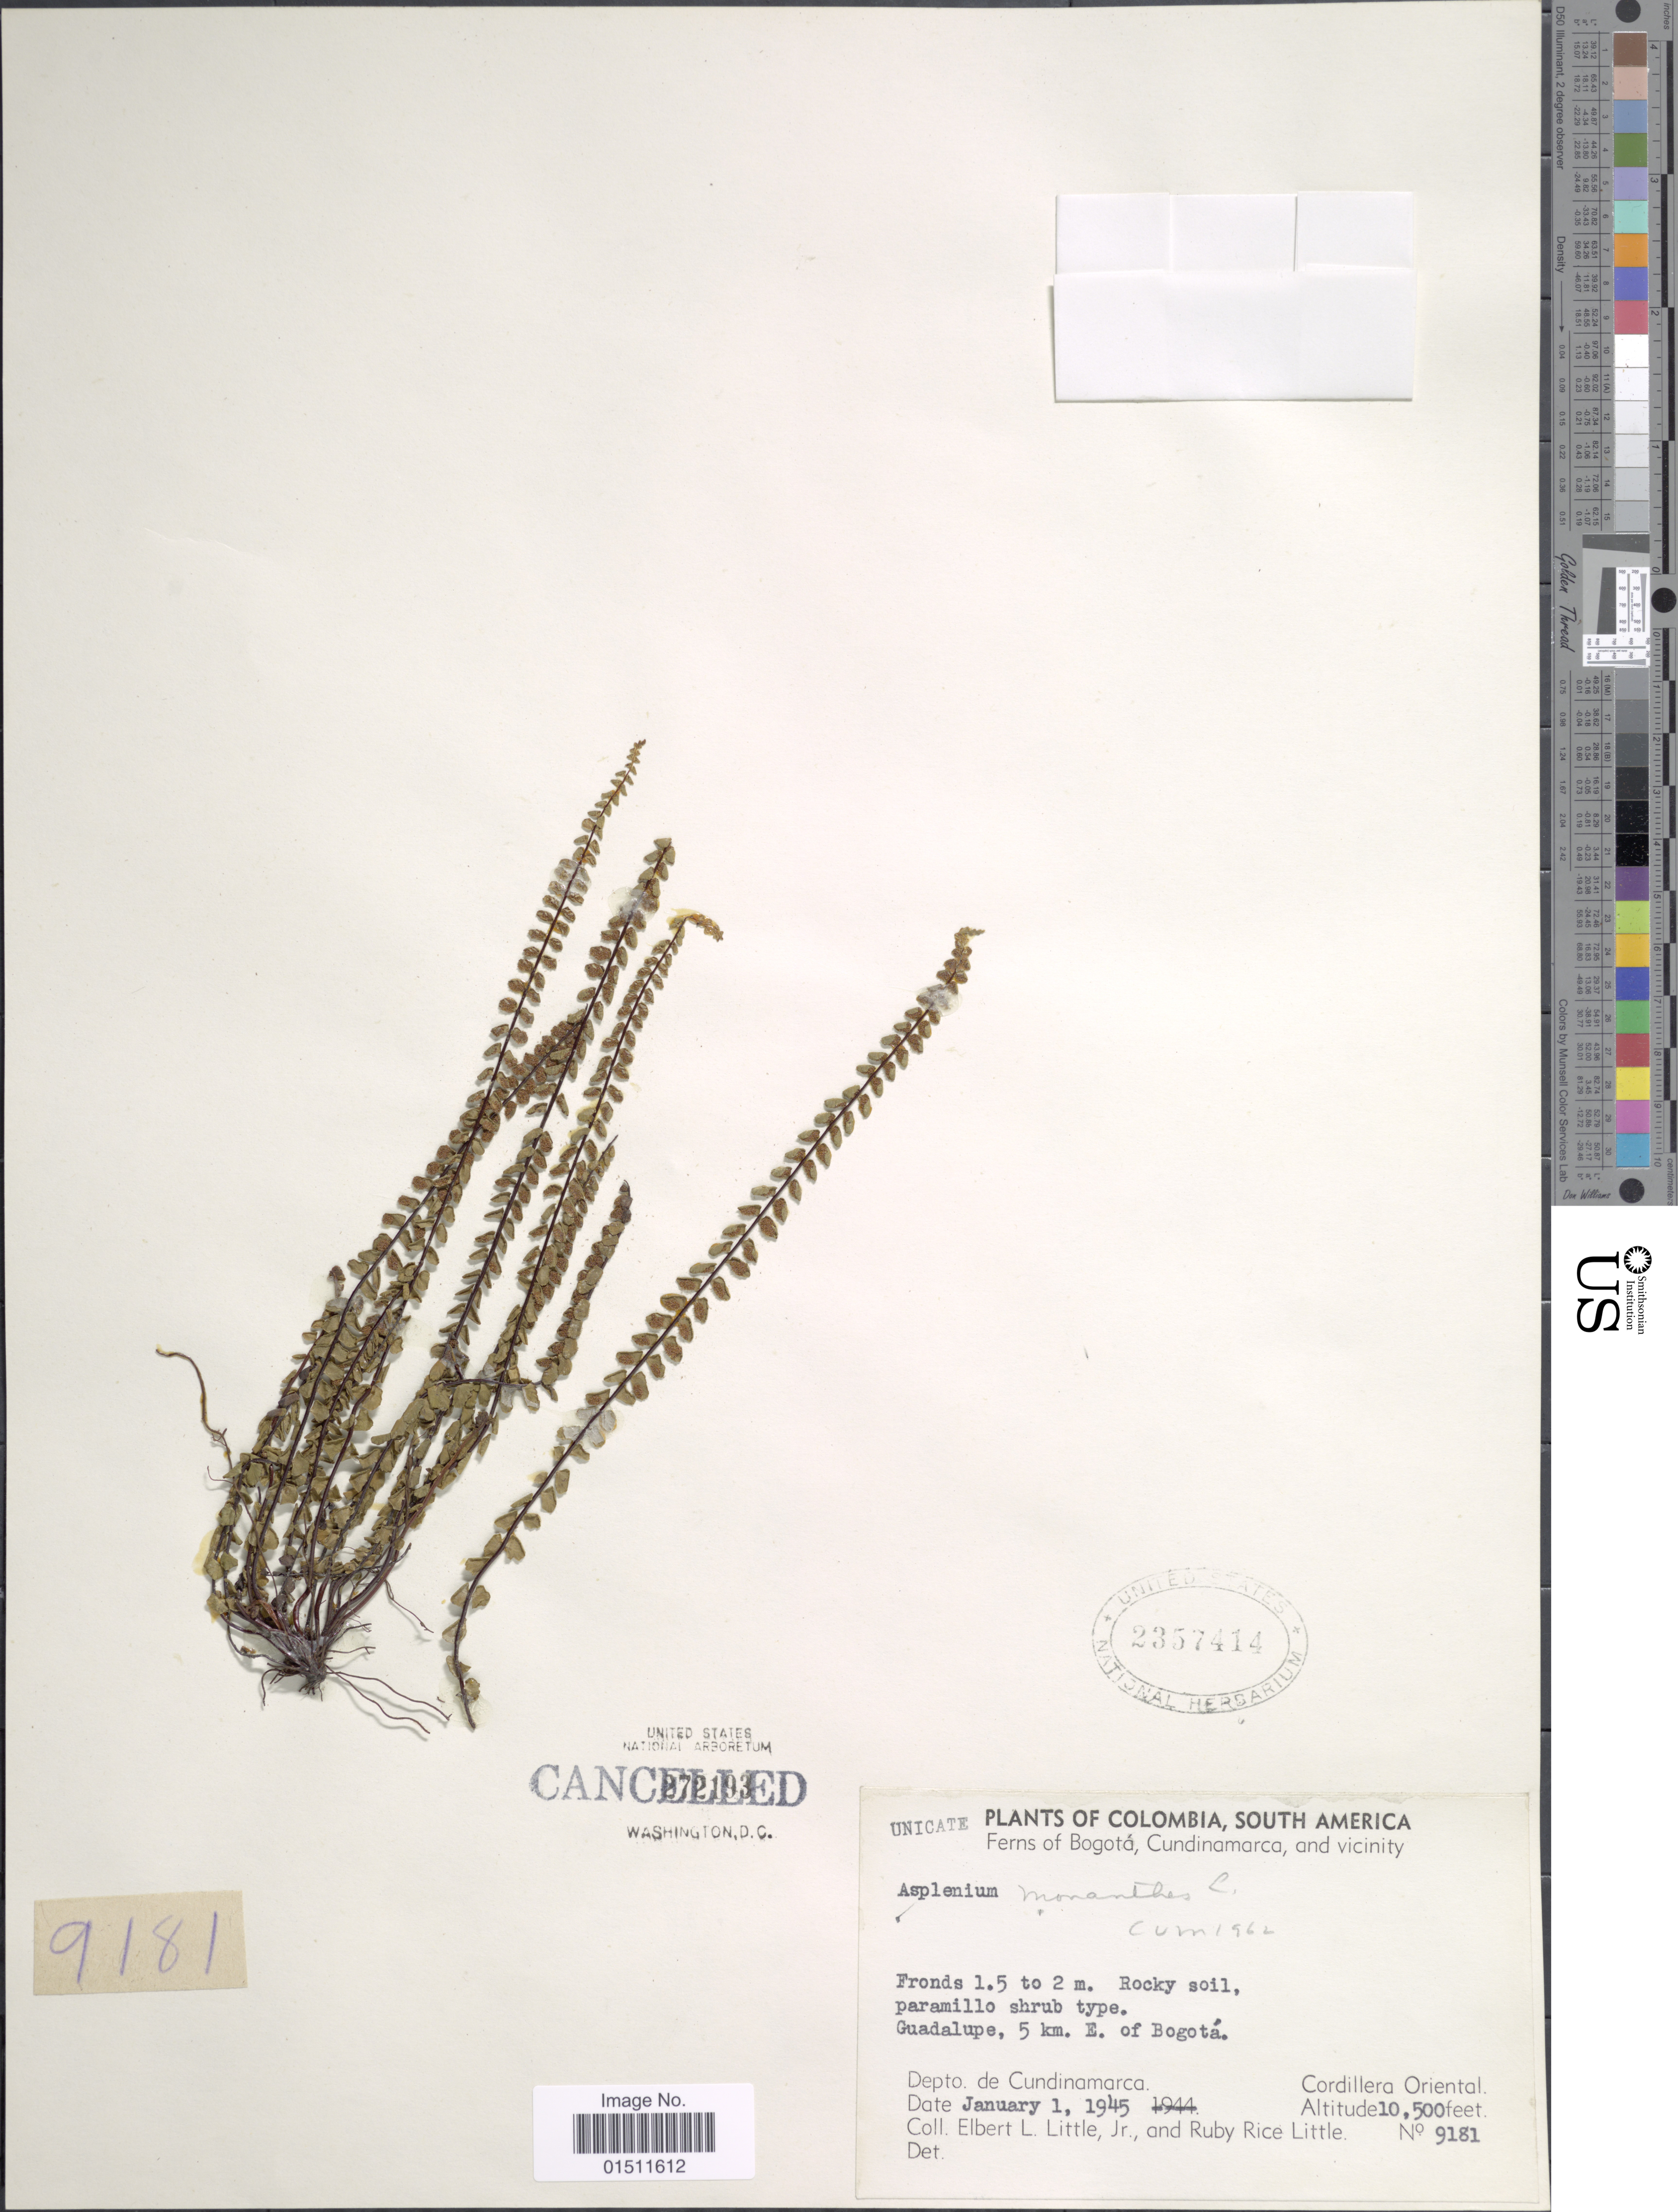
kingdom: Plantae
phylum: Tracheophyta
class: Polypodiopsida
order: Polypodiales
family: Aspleniaceae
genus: Asplenium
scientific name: Asplenium monanthes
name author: L.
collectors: E. L. Little & R. R. Little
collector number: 9181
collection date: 1945-01-01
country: Colombia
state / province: Cundinamarca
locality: Colombia, South America, Bogota, Cundinamarca, and vicinity, Guadalupe, 5 km. E. of Bogota, Depto. de Cundinamarca, Cordillera oriental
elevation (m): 3200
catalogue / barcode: US 2357414